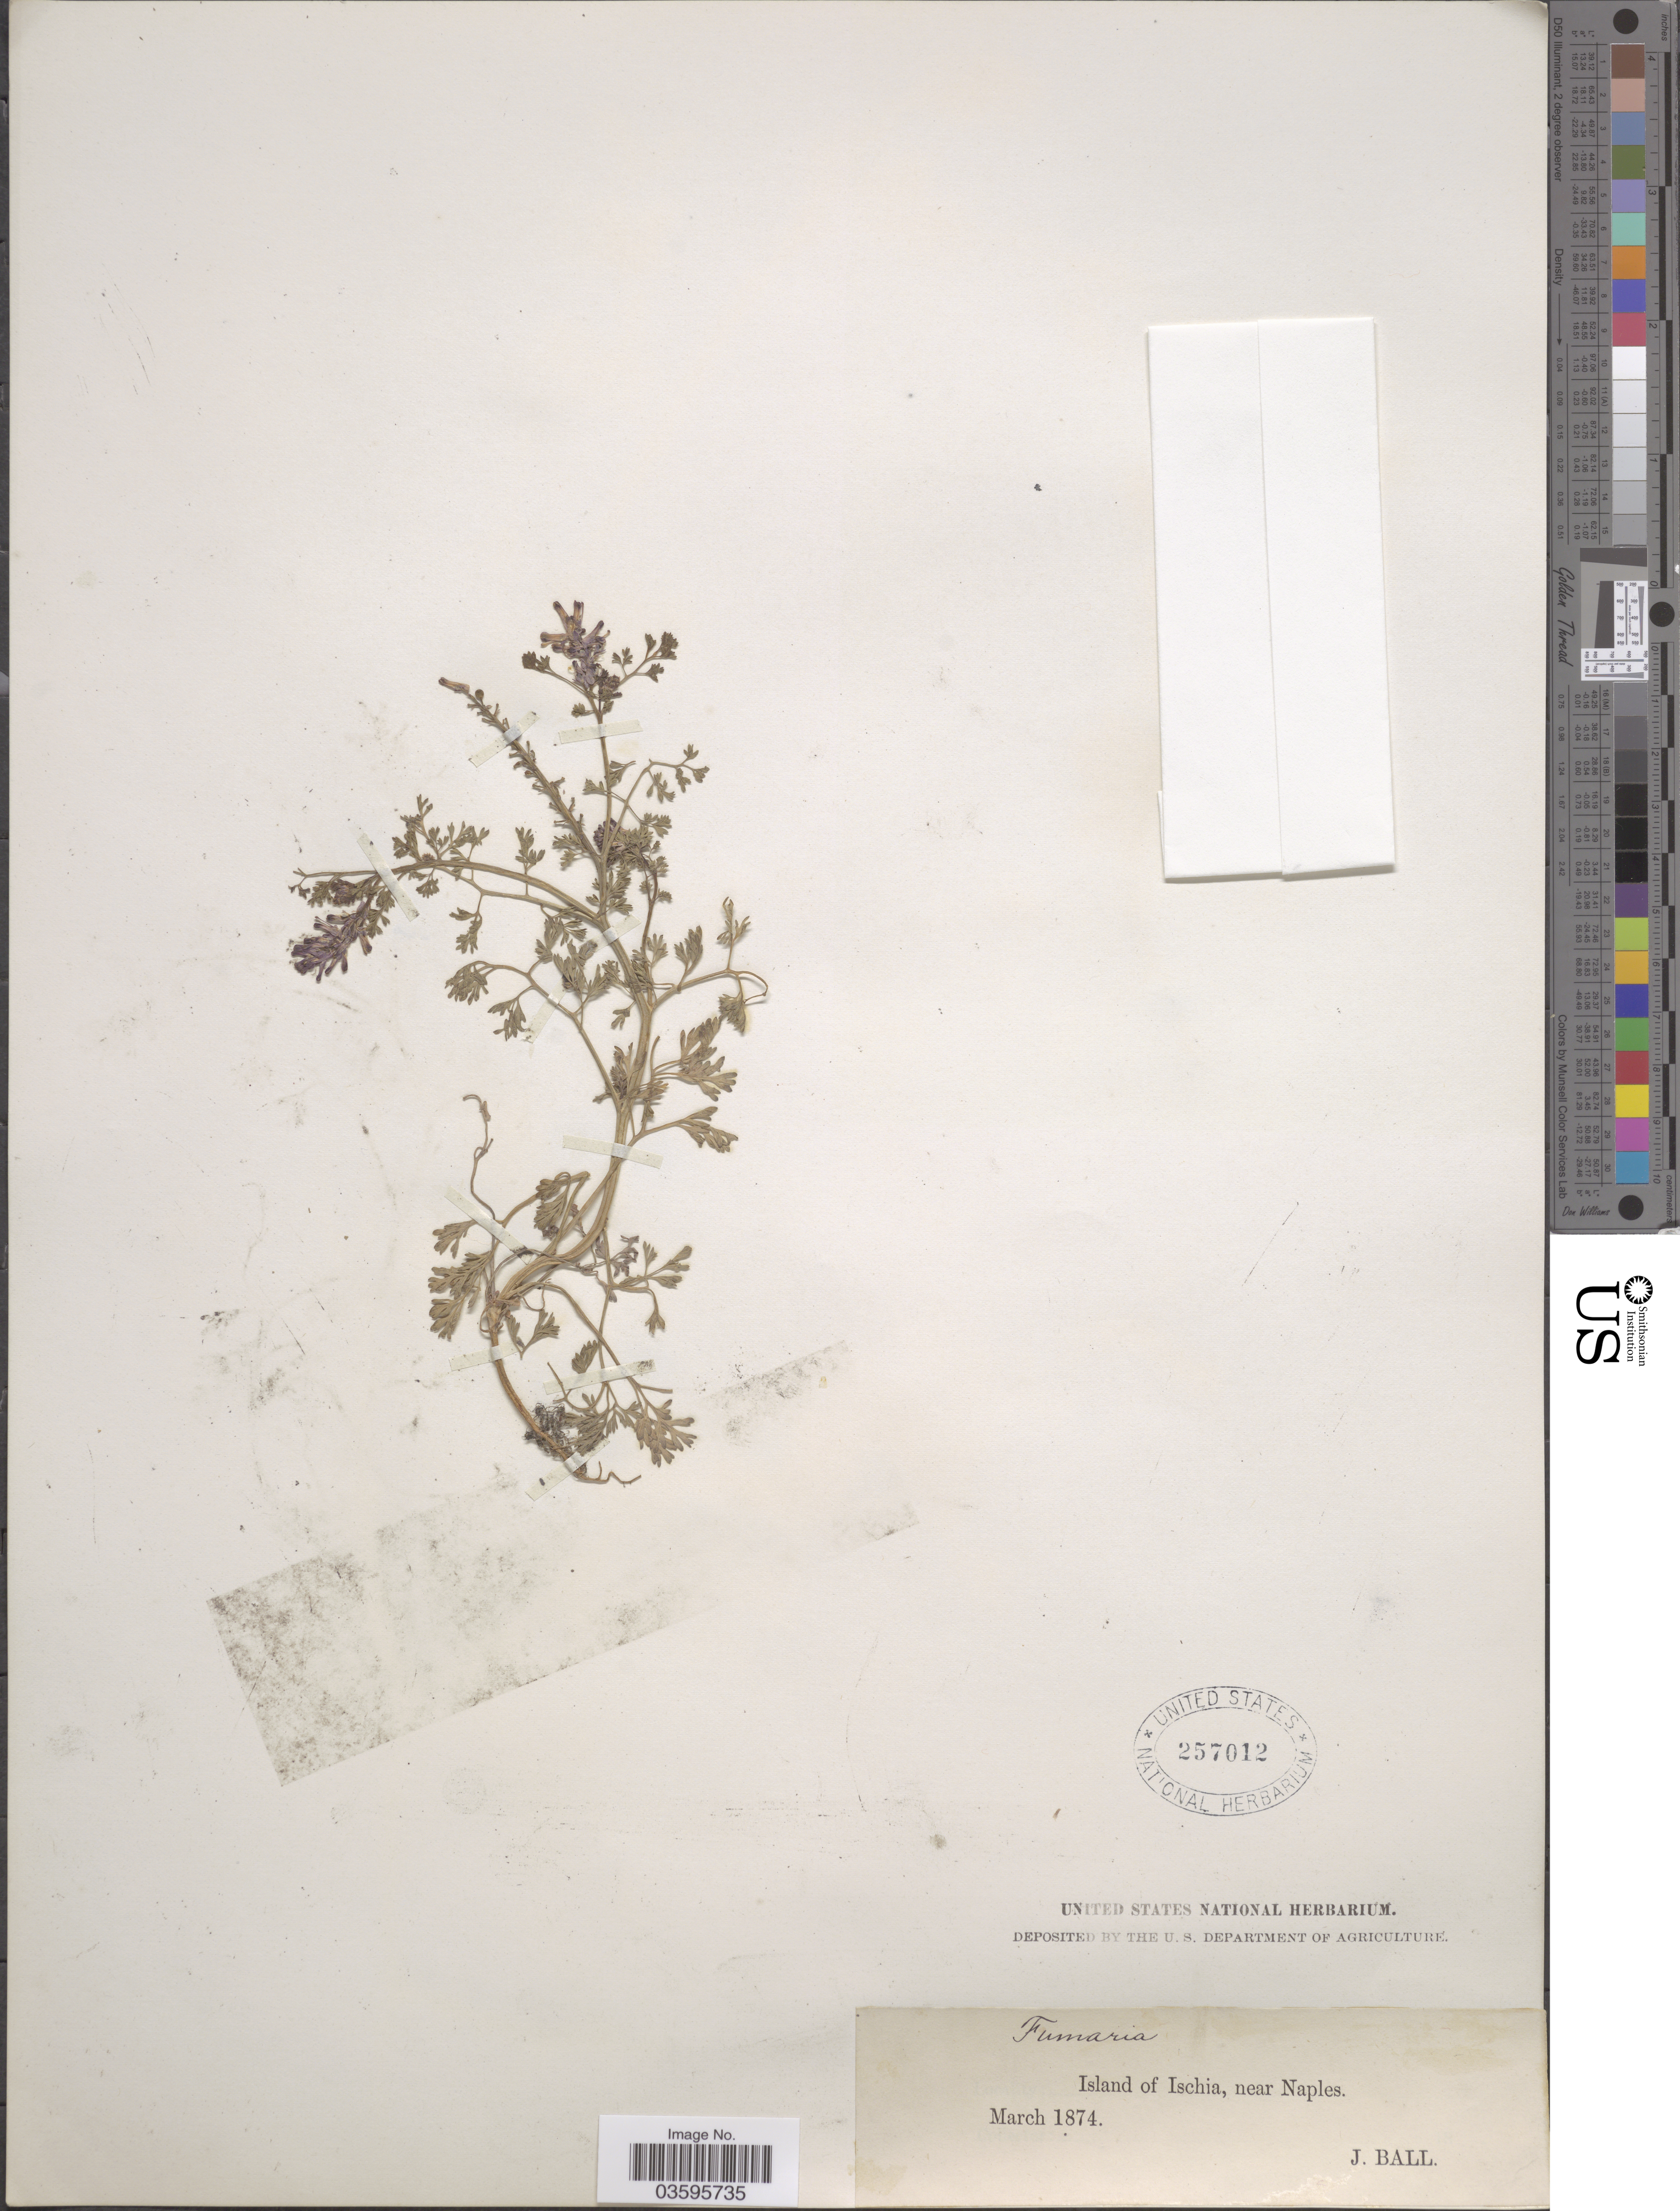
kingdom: Plantae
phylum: Tracheophyta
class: Magnoliopsida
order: Ranunculales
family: Papaveraceae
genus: Fumaria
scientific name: Fumaria sp.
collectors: J. Ball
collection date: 1874-03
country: Italy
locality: Island of Ischia, near Naples.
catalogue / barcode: US 257012